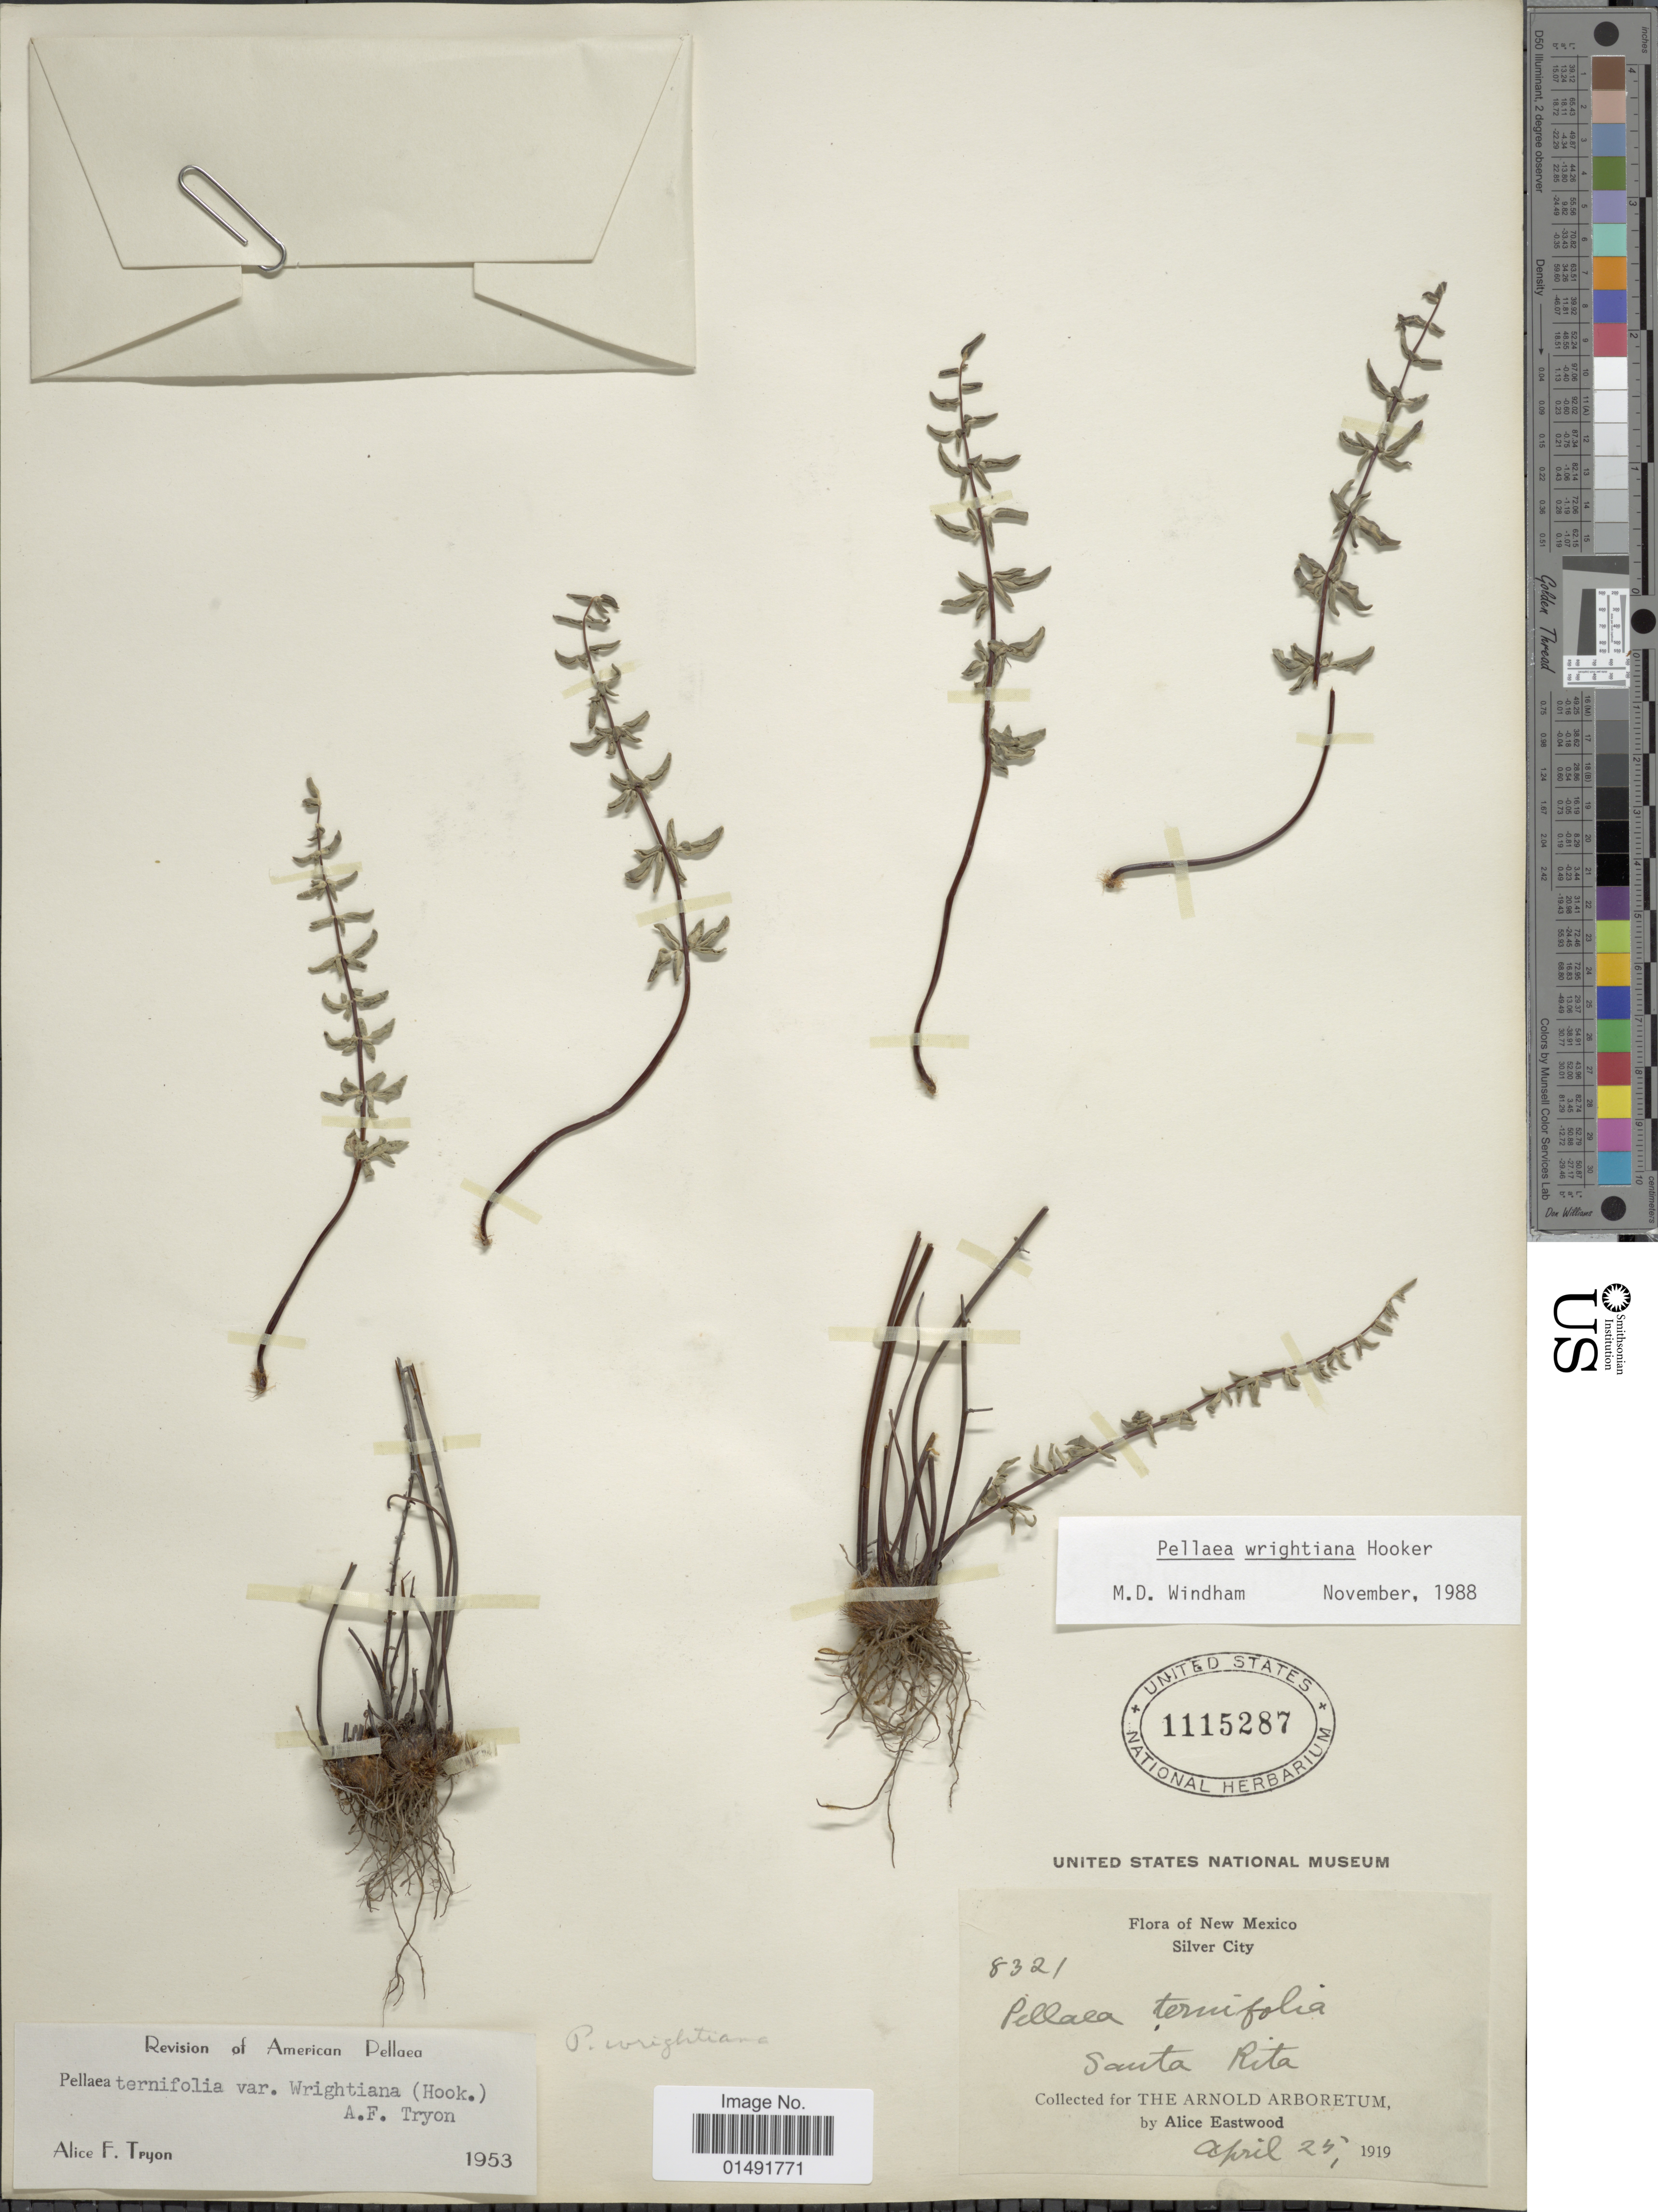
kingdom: Plantae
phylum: Tracheophyta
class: Polypodiopsida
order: Polypodiales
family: Pteridaceae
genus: Pellaea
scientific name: Pellaea wrightiana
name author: Hook.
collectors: A. Eastwood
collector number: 8321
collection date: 1919-04-25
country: United States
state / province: New Mexico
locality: Silver City, Santa Rita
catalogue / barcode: US 1115287